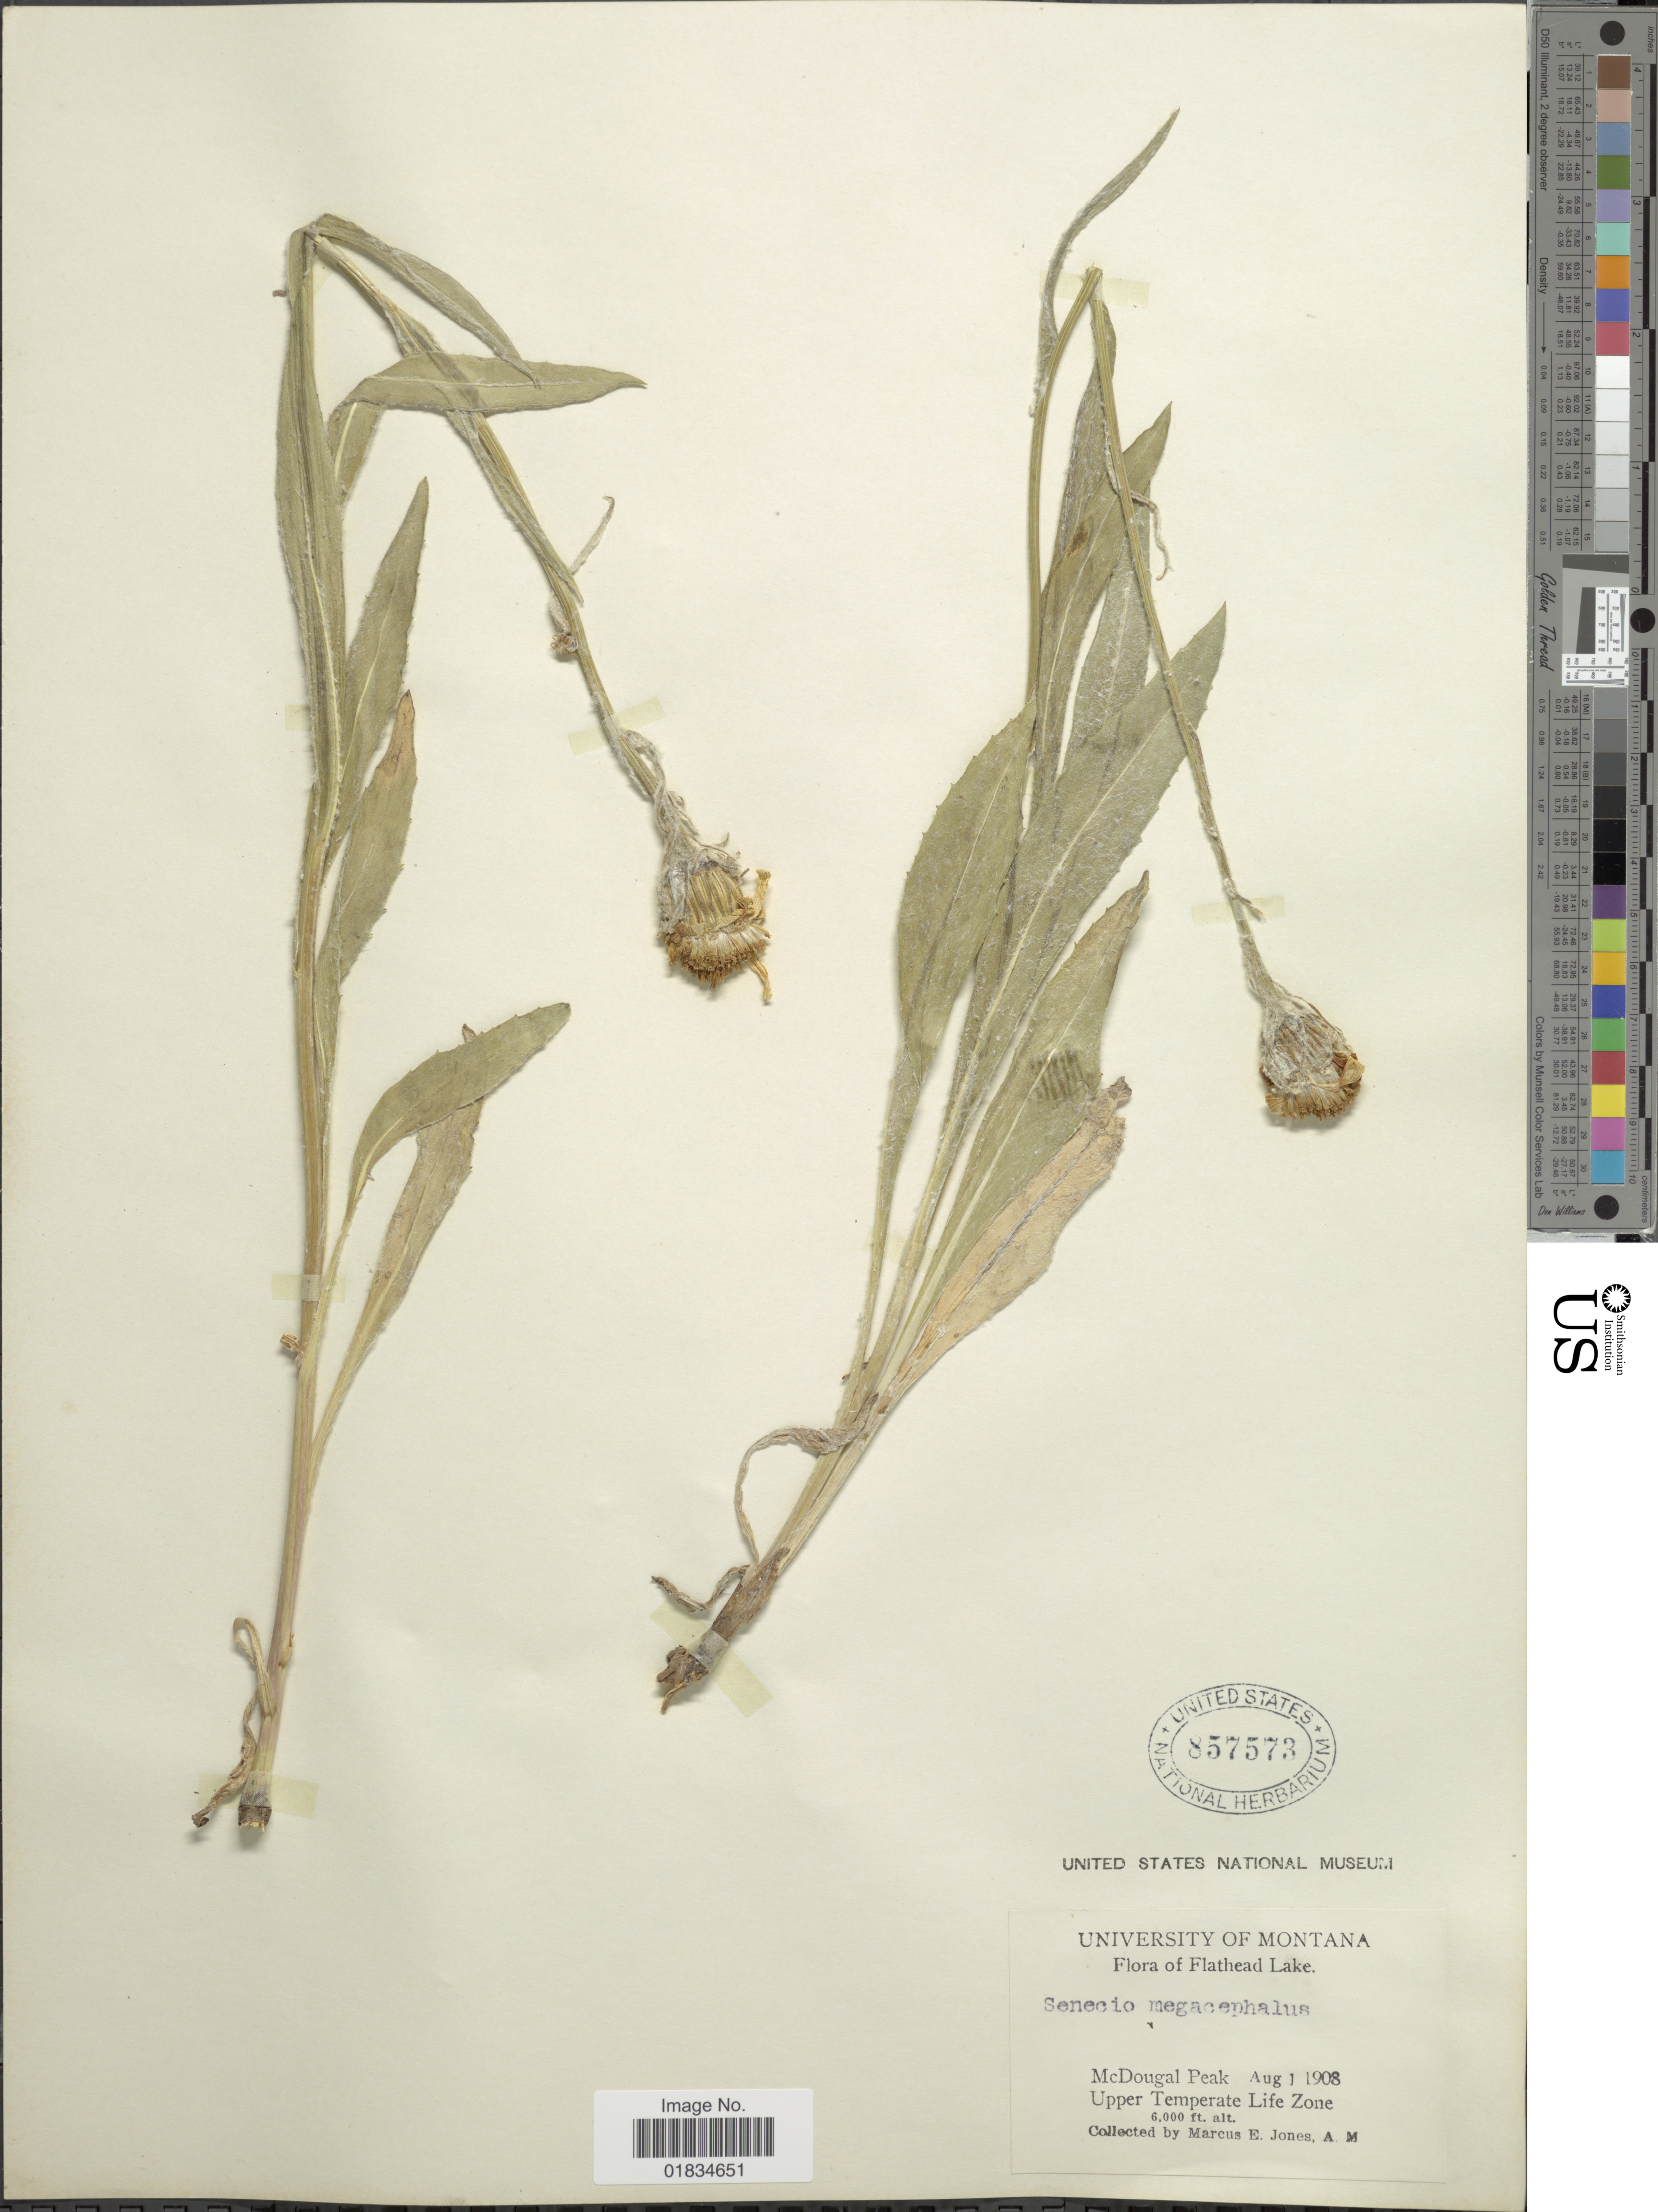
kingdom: Plantae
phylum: Tracheophyta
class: Magnoliopsida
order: Asterales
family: Asteraceae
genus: Senecio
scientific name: Senecio megacephalus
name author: Nutt.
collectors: M. E. Jones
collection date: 1908-08-01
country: United States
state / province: Montana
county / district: Lake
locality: Flathead Lake, McDougal Peak, Upper Temperate Life Zone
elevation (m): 1829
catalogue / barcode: US 857573